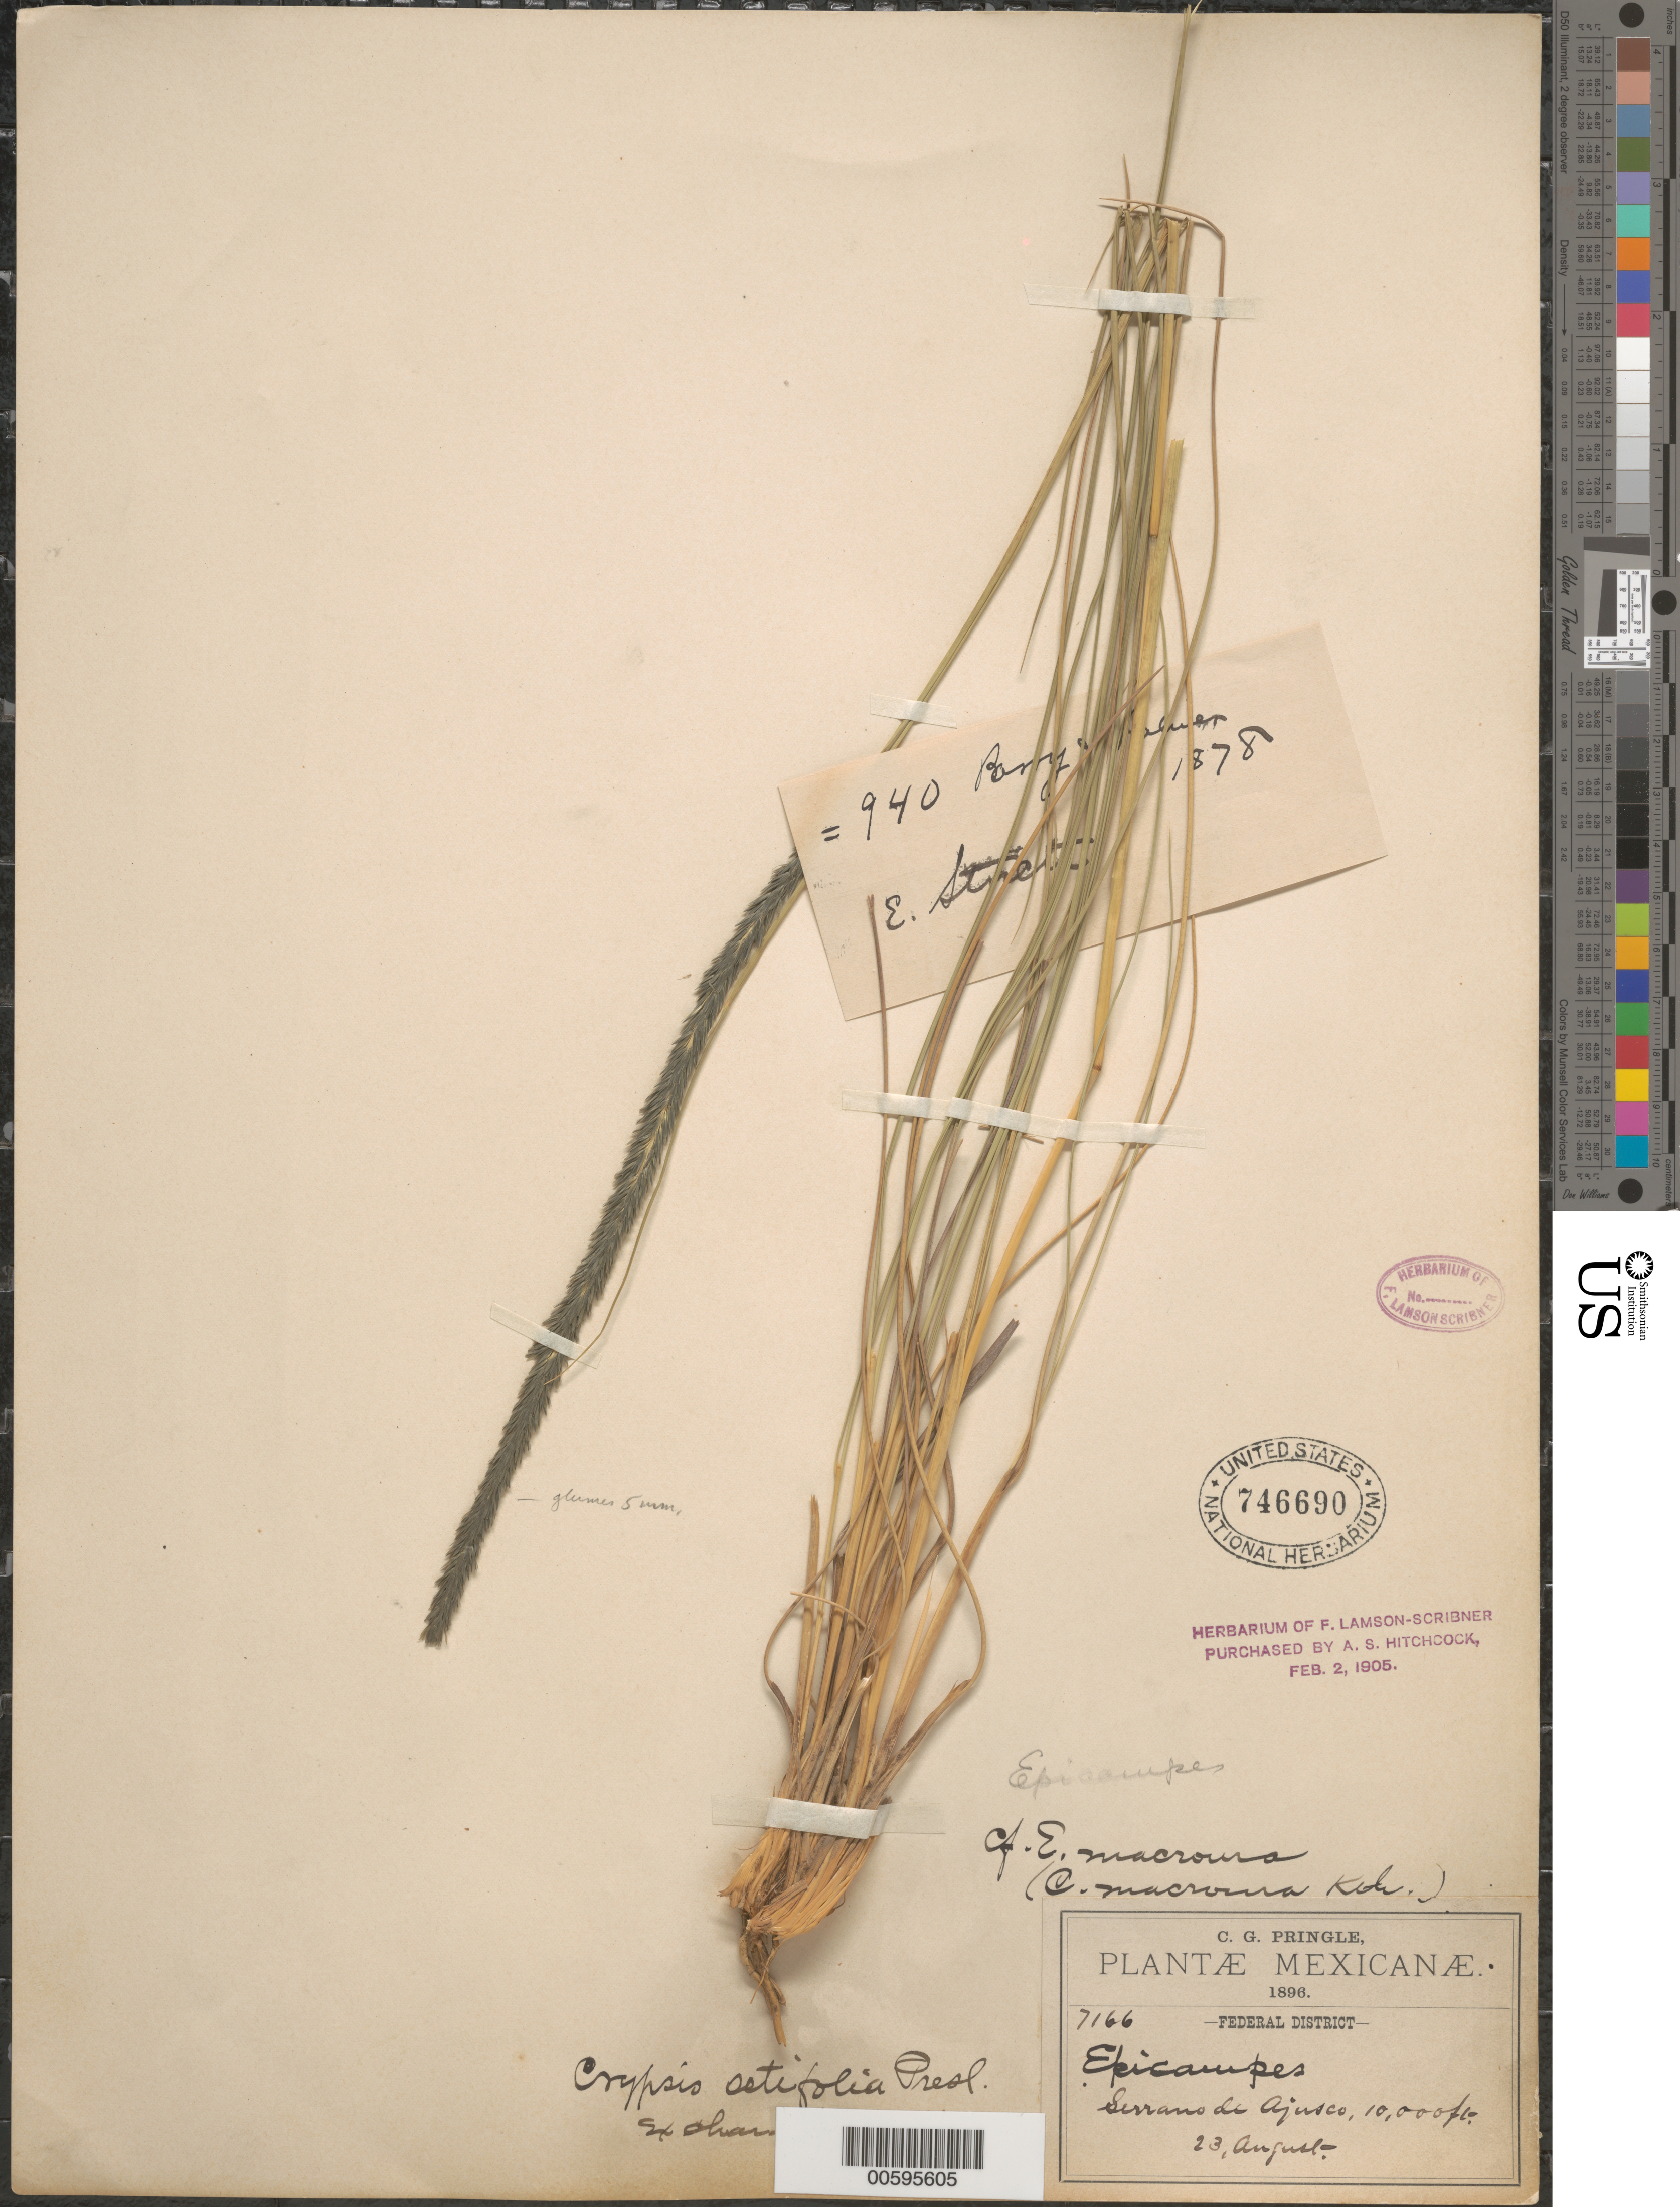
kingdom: Plantae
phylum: Tracheophyta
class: Liliopsida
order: Poales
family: Poaceae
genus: Muhlenbergia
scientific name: Muhlenbergia nigra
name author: Hitchc.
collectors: C. G. Pringle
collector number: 7166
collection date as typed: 23 Aug 1896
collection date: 1896-08-23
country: Mexico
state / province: Distrito Federal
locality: Serrano de Ajusco.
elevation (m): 3048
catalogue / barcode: US 746690